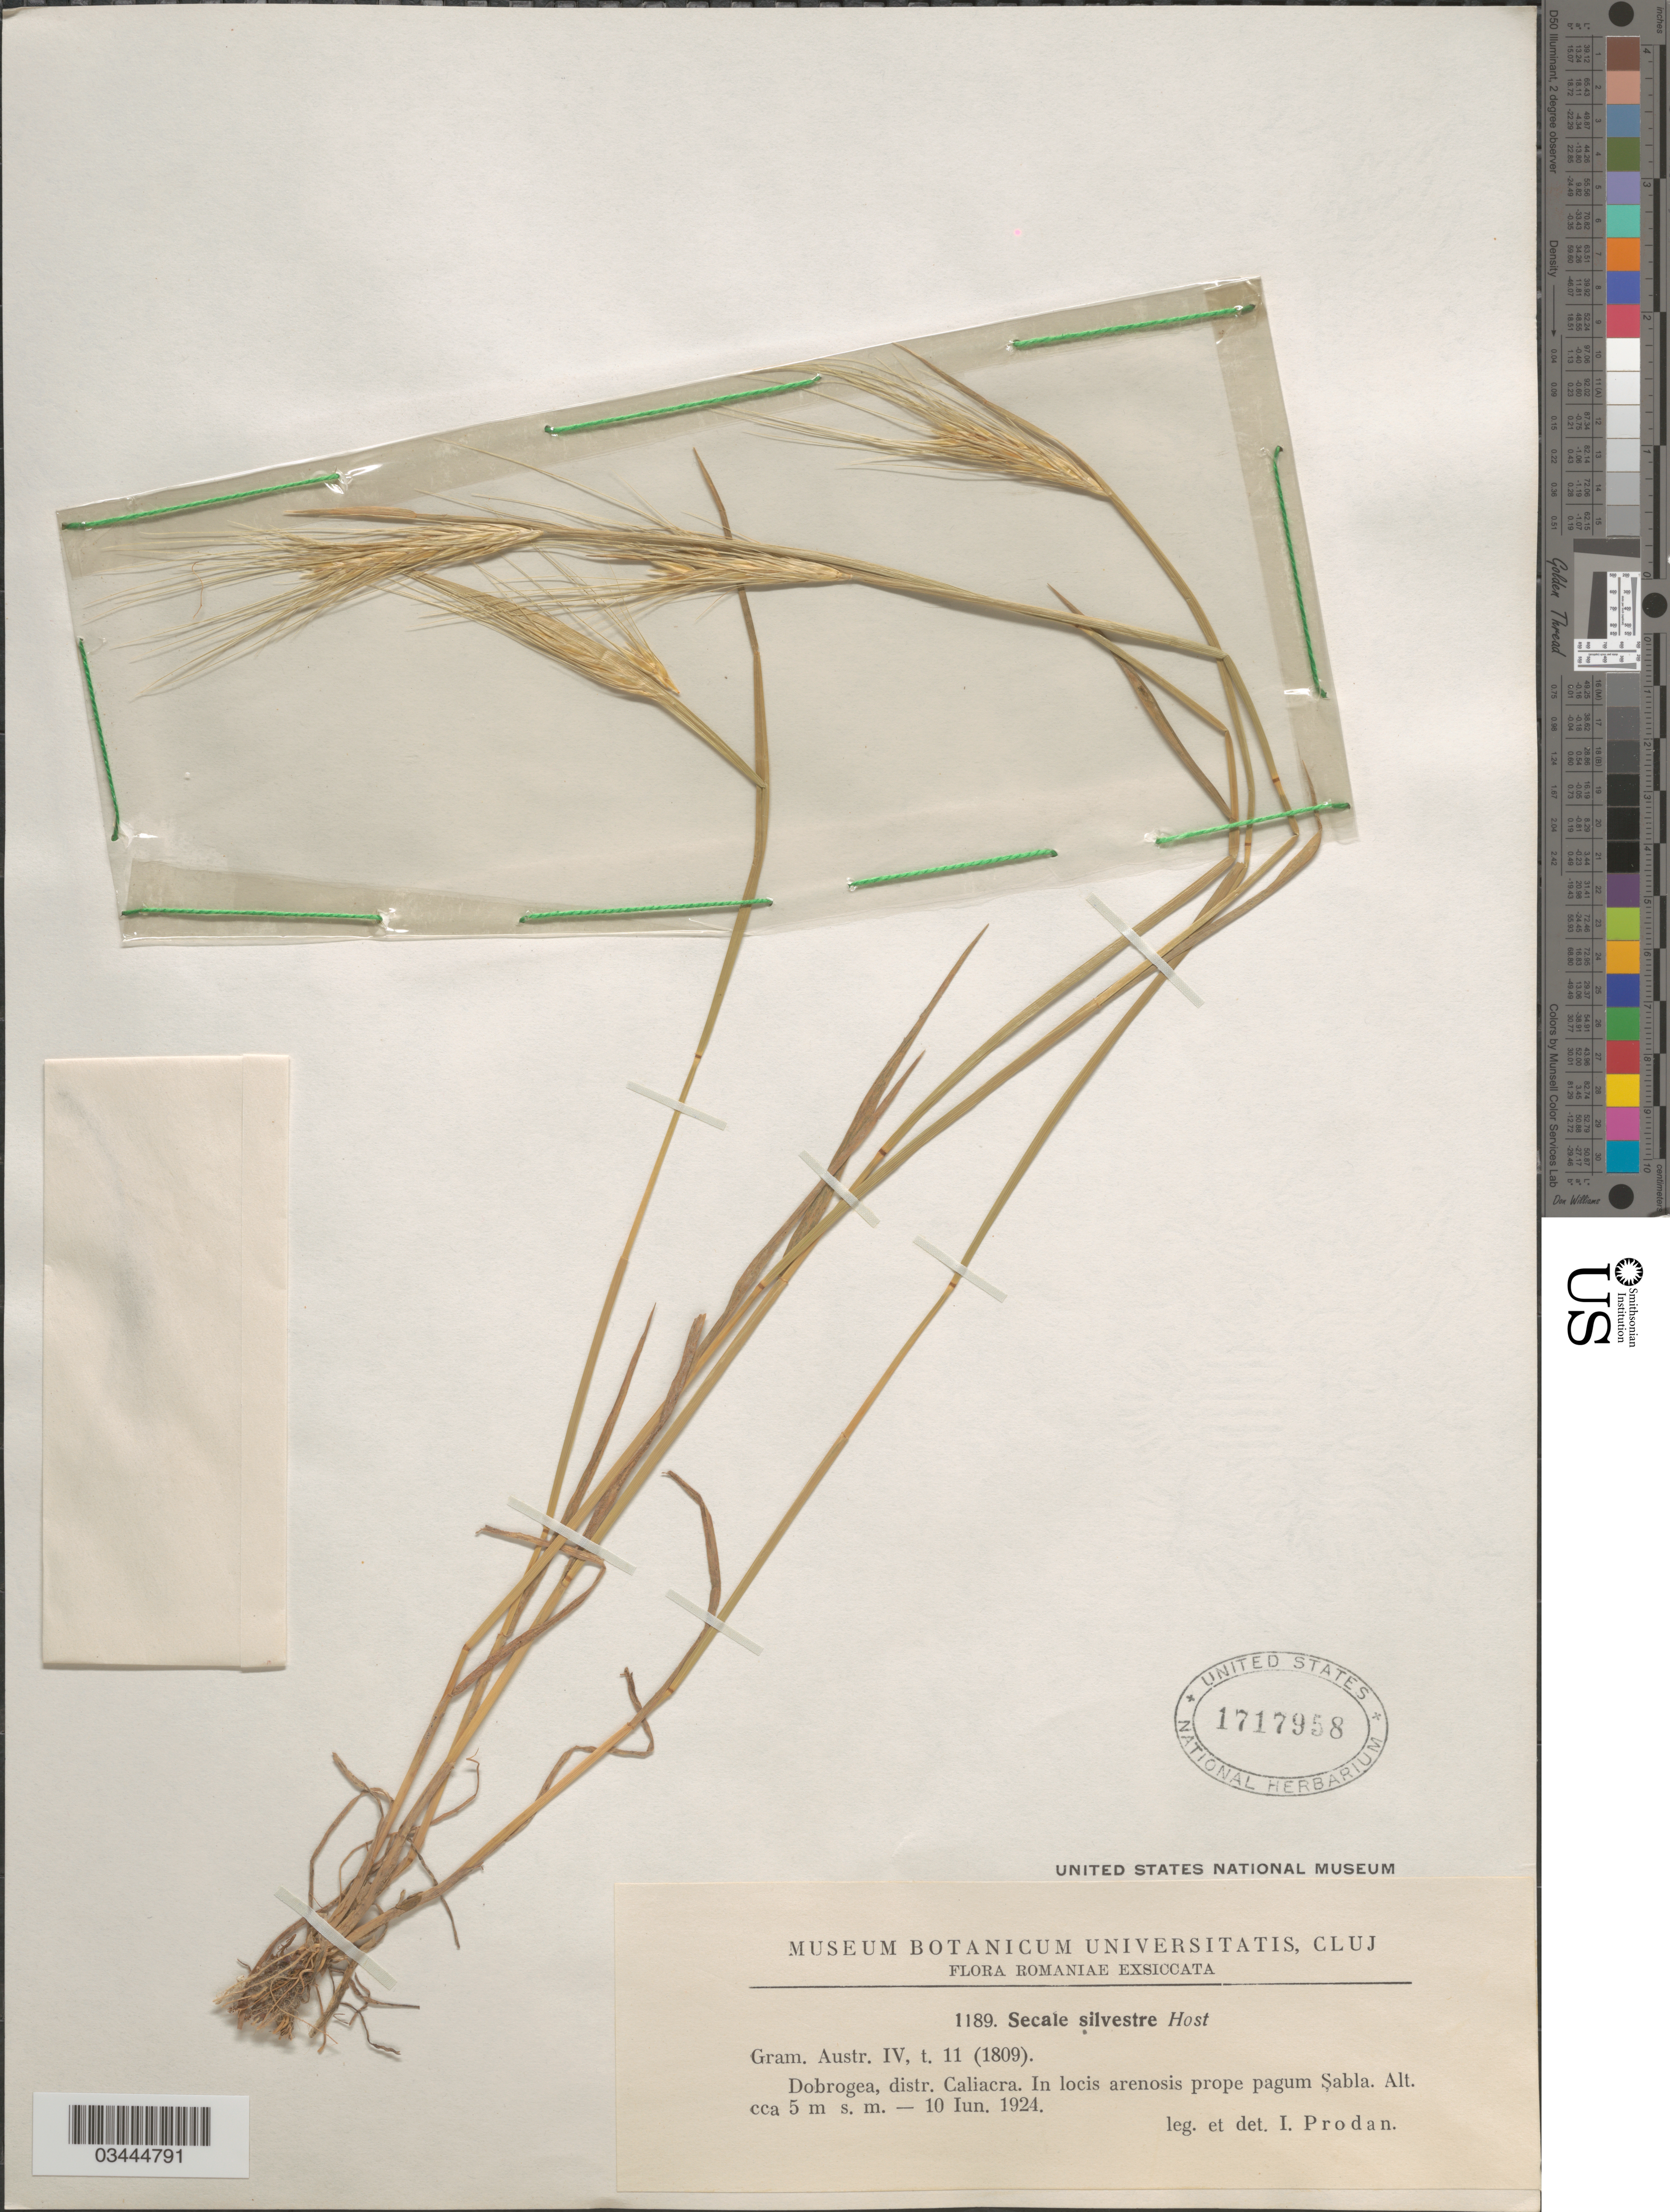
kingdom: Plantae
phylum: Tracheophyta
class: Liliopsida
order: Poales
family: Poaceae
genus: Secale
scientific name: Secale cereale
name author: L.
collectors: I. Prodán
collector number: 1189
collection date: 1924-06-10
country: Romania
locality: Romaniae. Dobrogea, distr. Caliacra. In locis arenosis prope pagum Şabla.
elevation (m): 5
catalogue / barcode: US 1717958